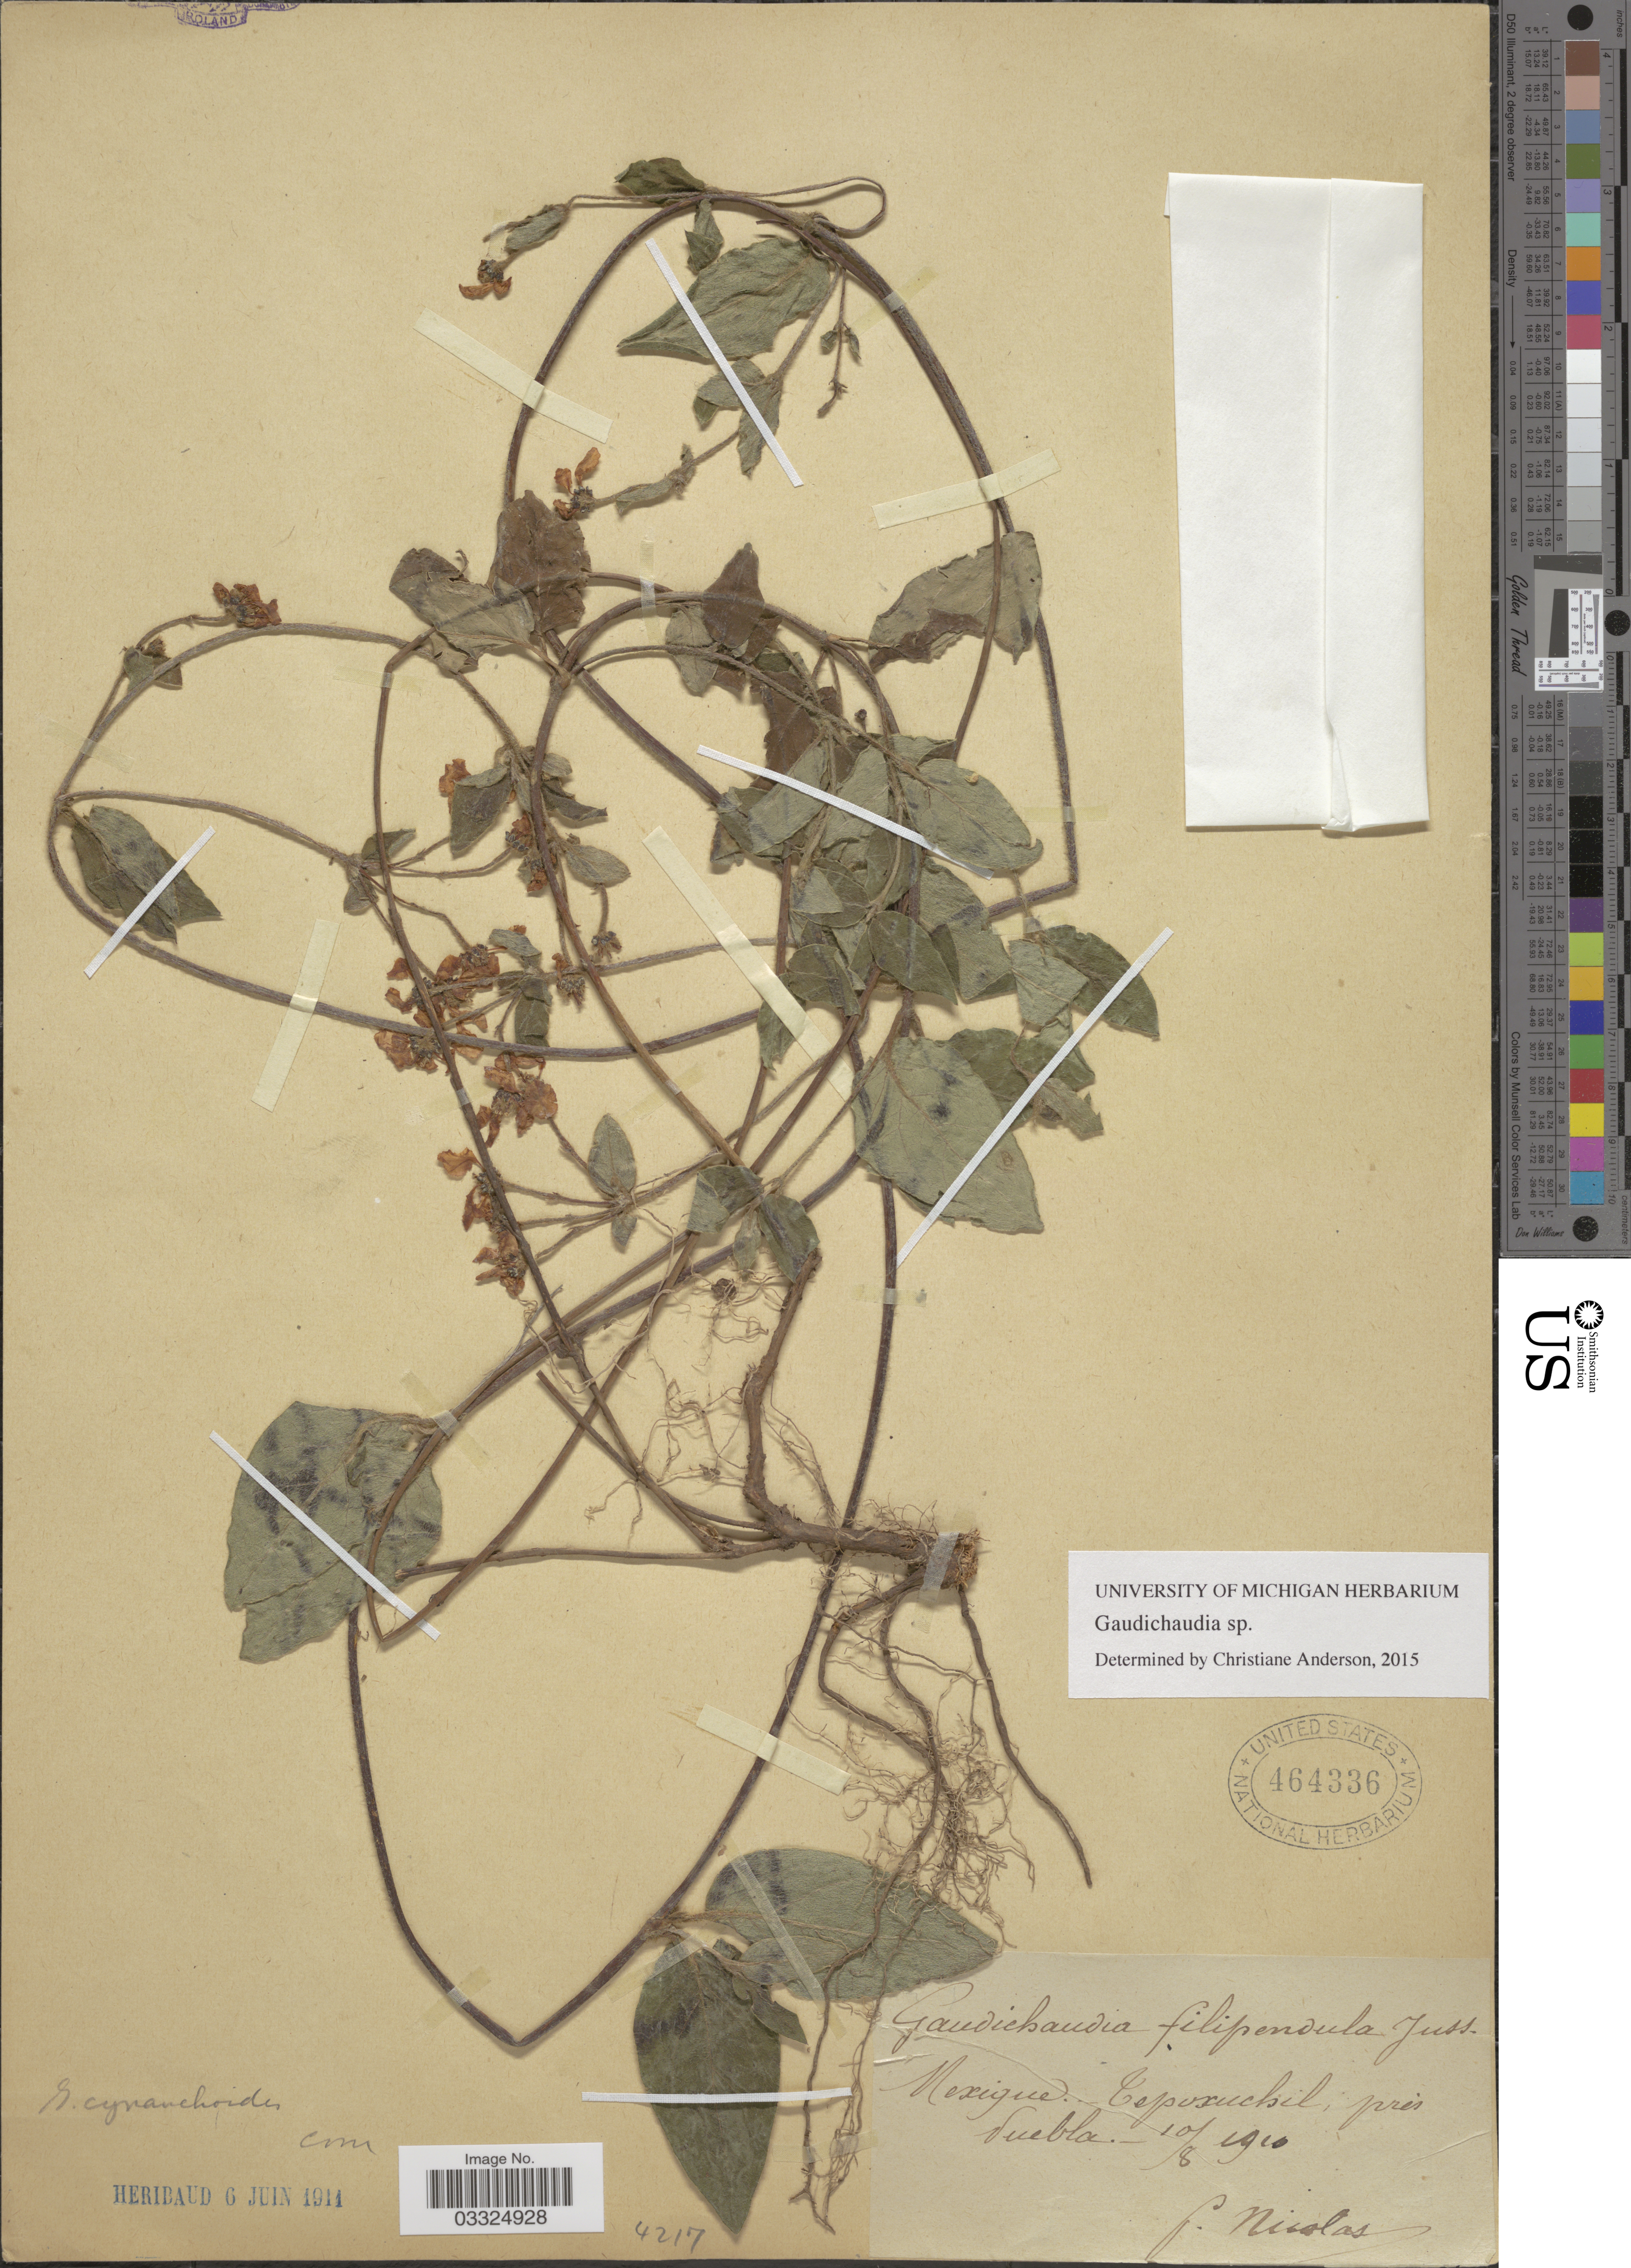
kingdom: Plantae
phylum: Tracheophyta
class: Magnoliopsida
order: Malpighiales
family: Malpighiaceae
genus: Gaudichaudia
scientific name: Gaudichaudia sp.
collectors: F. Nicolas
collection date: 1910-08-10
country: Mexico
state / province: Puebla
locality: Tepoxuchil.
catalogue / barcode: US 464336